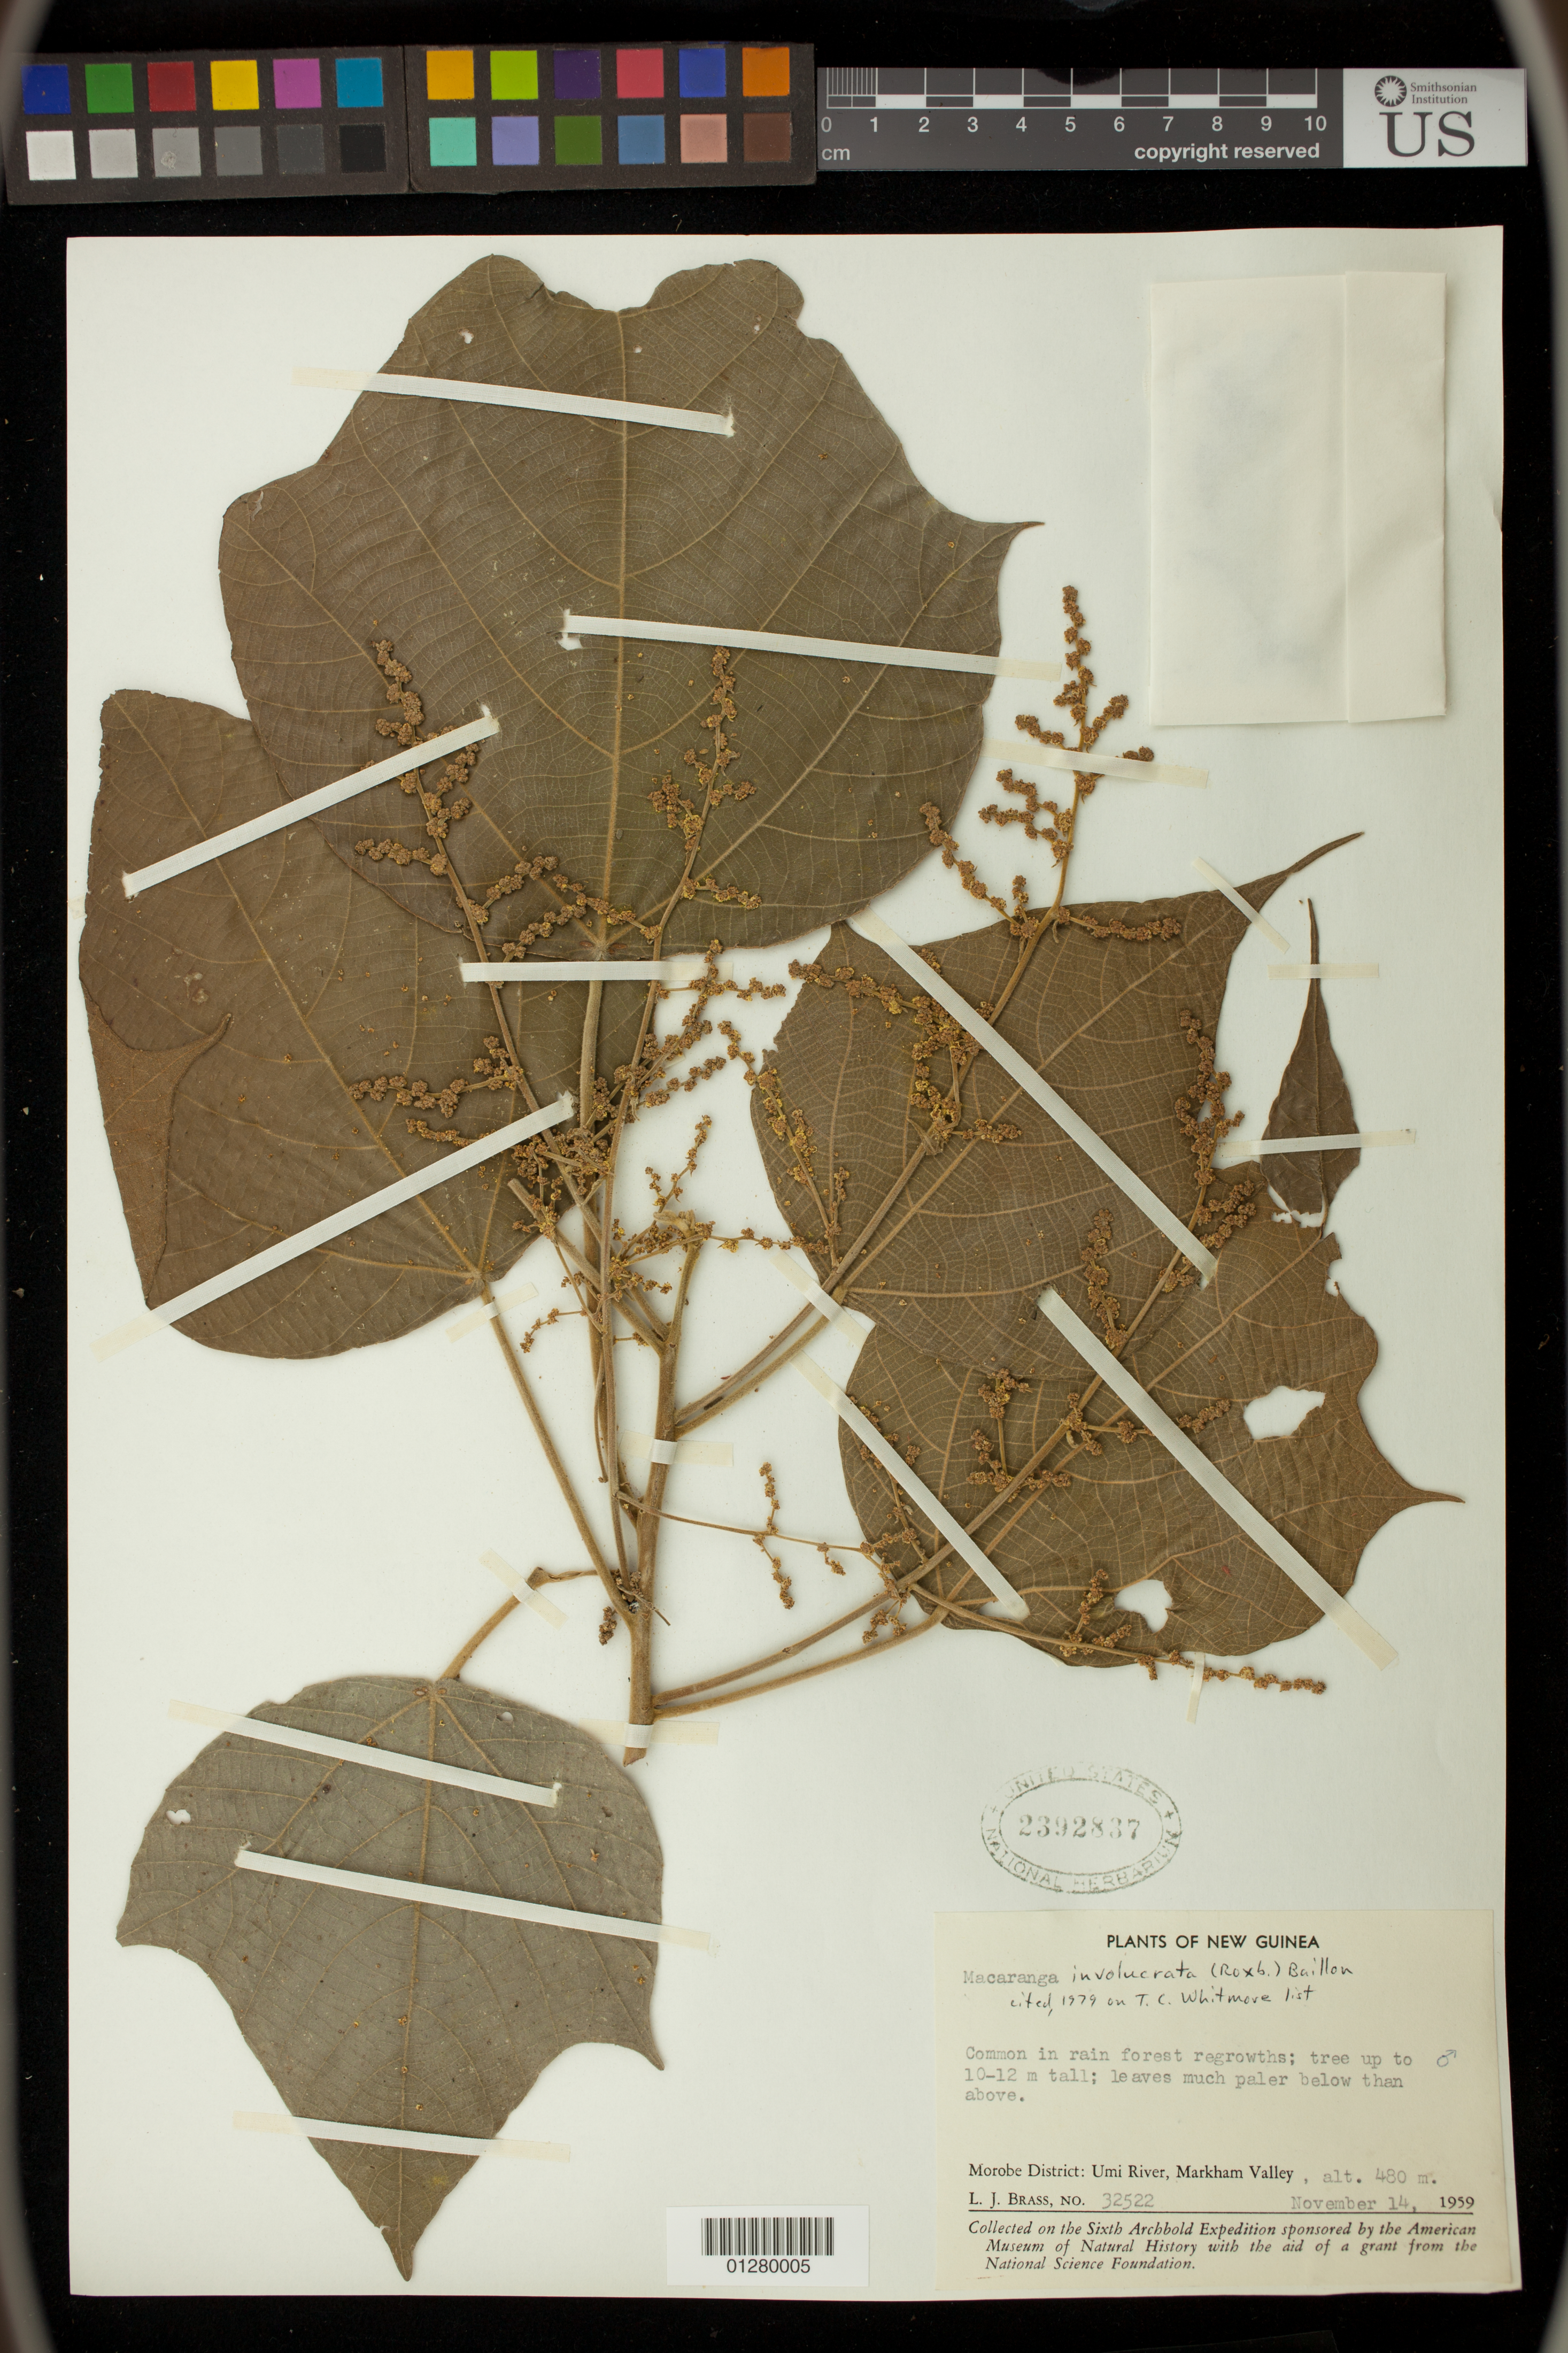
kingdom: Plantae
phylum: Tracheophyta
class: Magnoliopsida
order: Malpighiales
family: Euphorbiaceae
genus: Macaranga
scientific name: Macaranga involucrata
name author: (Roxb.) Baill.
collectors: L. J. Brass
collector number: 32522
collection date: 1959-11-14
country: Papua New Guinea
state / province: Morobe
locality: Umi River, Markham Valley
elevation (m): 480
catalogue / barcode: US 2392837